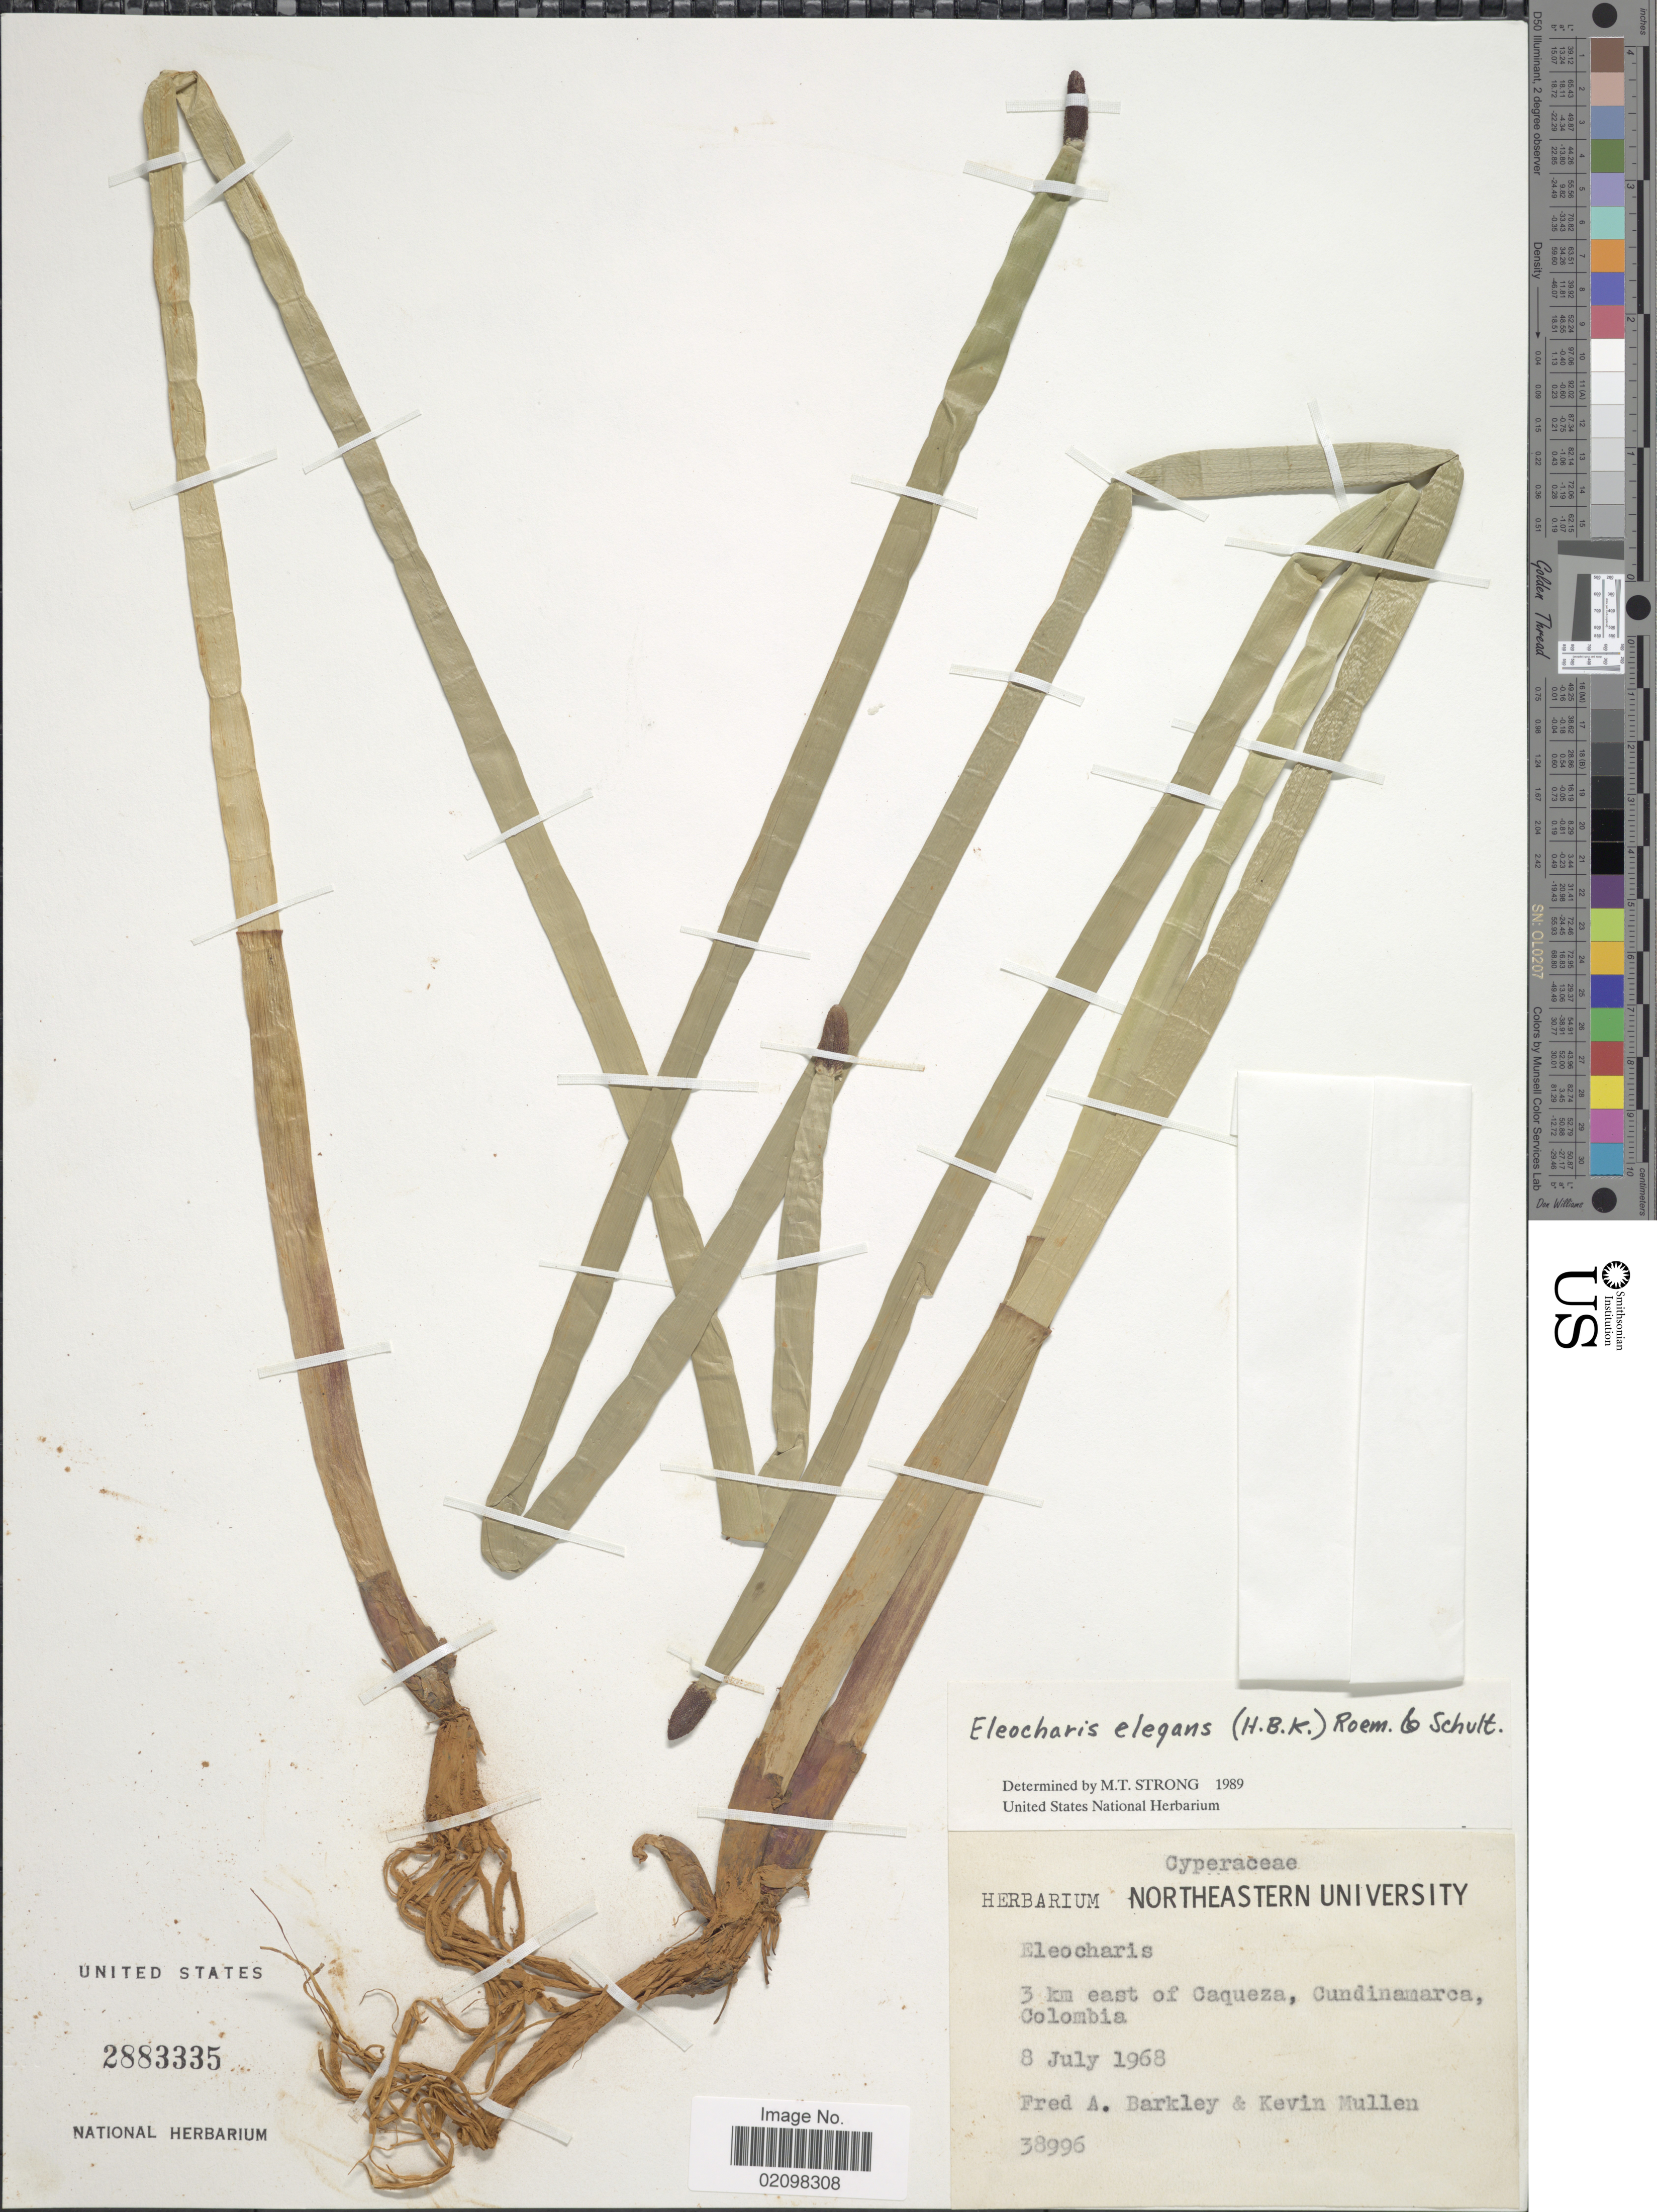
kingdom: Plantae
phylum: Tracheophyta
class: Liliopsida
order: Poales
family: Cyperaceae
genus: Eleocharis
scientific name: Eleocharis elegans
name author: (Kunth) Roem. & Schult.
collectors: F. A. Barkley & K. Mullen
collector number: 38996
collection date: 1968-07-08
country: Colombia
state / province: Cundinamarca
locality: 3 km east of Caqueza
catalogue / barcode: US 2883335